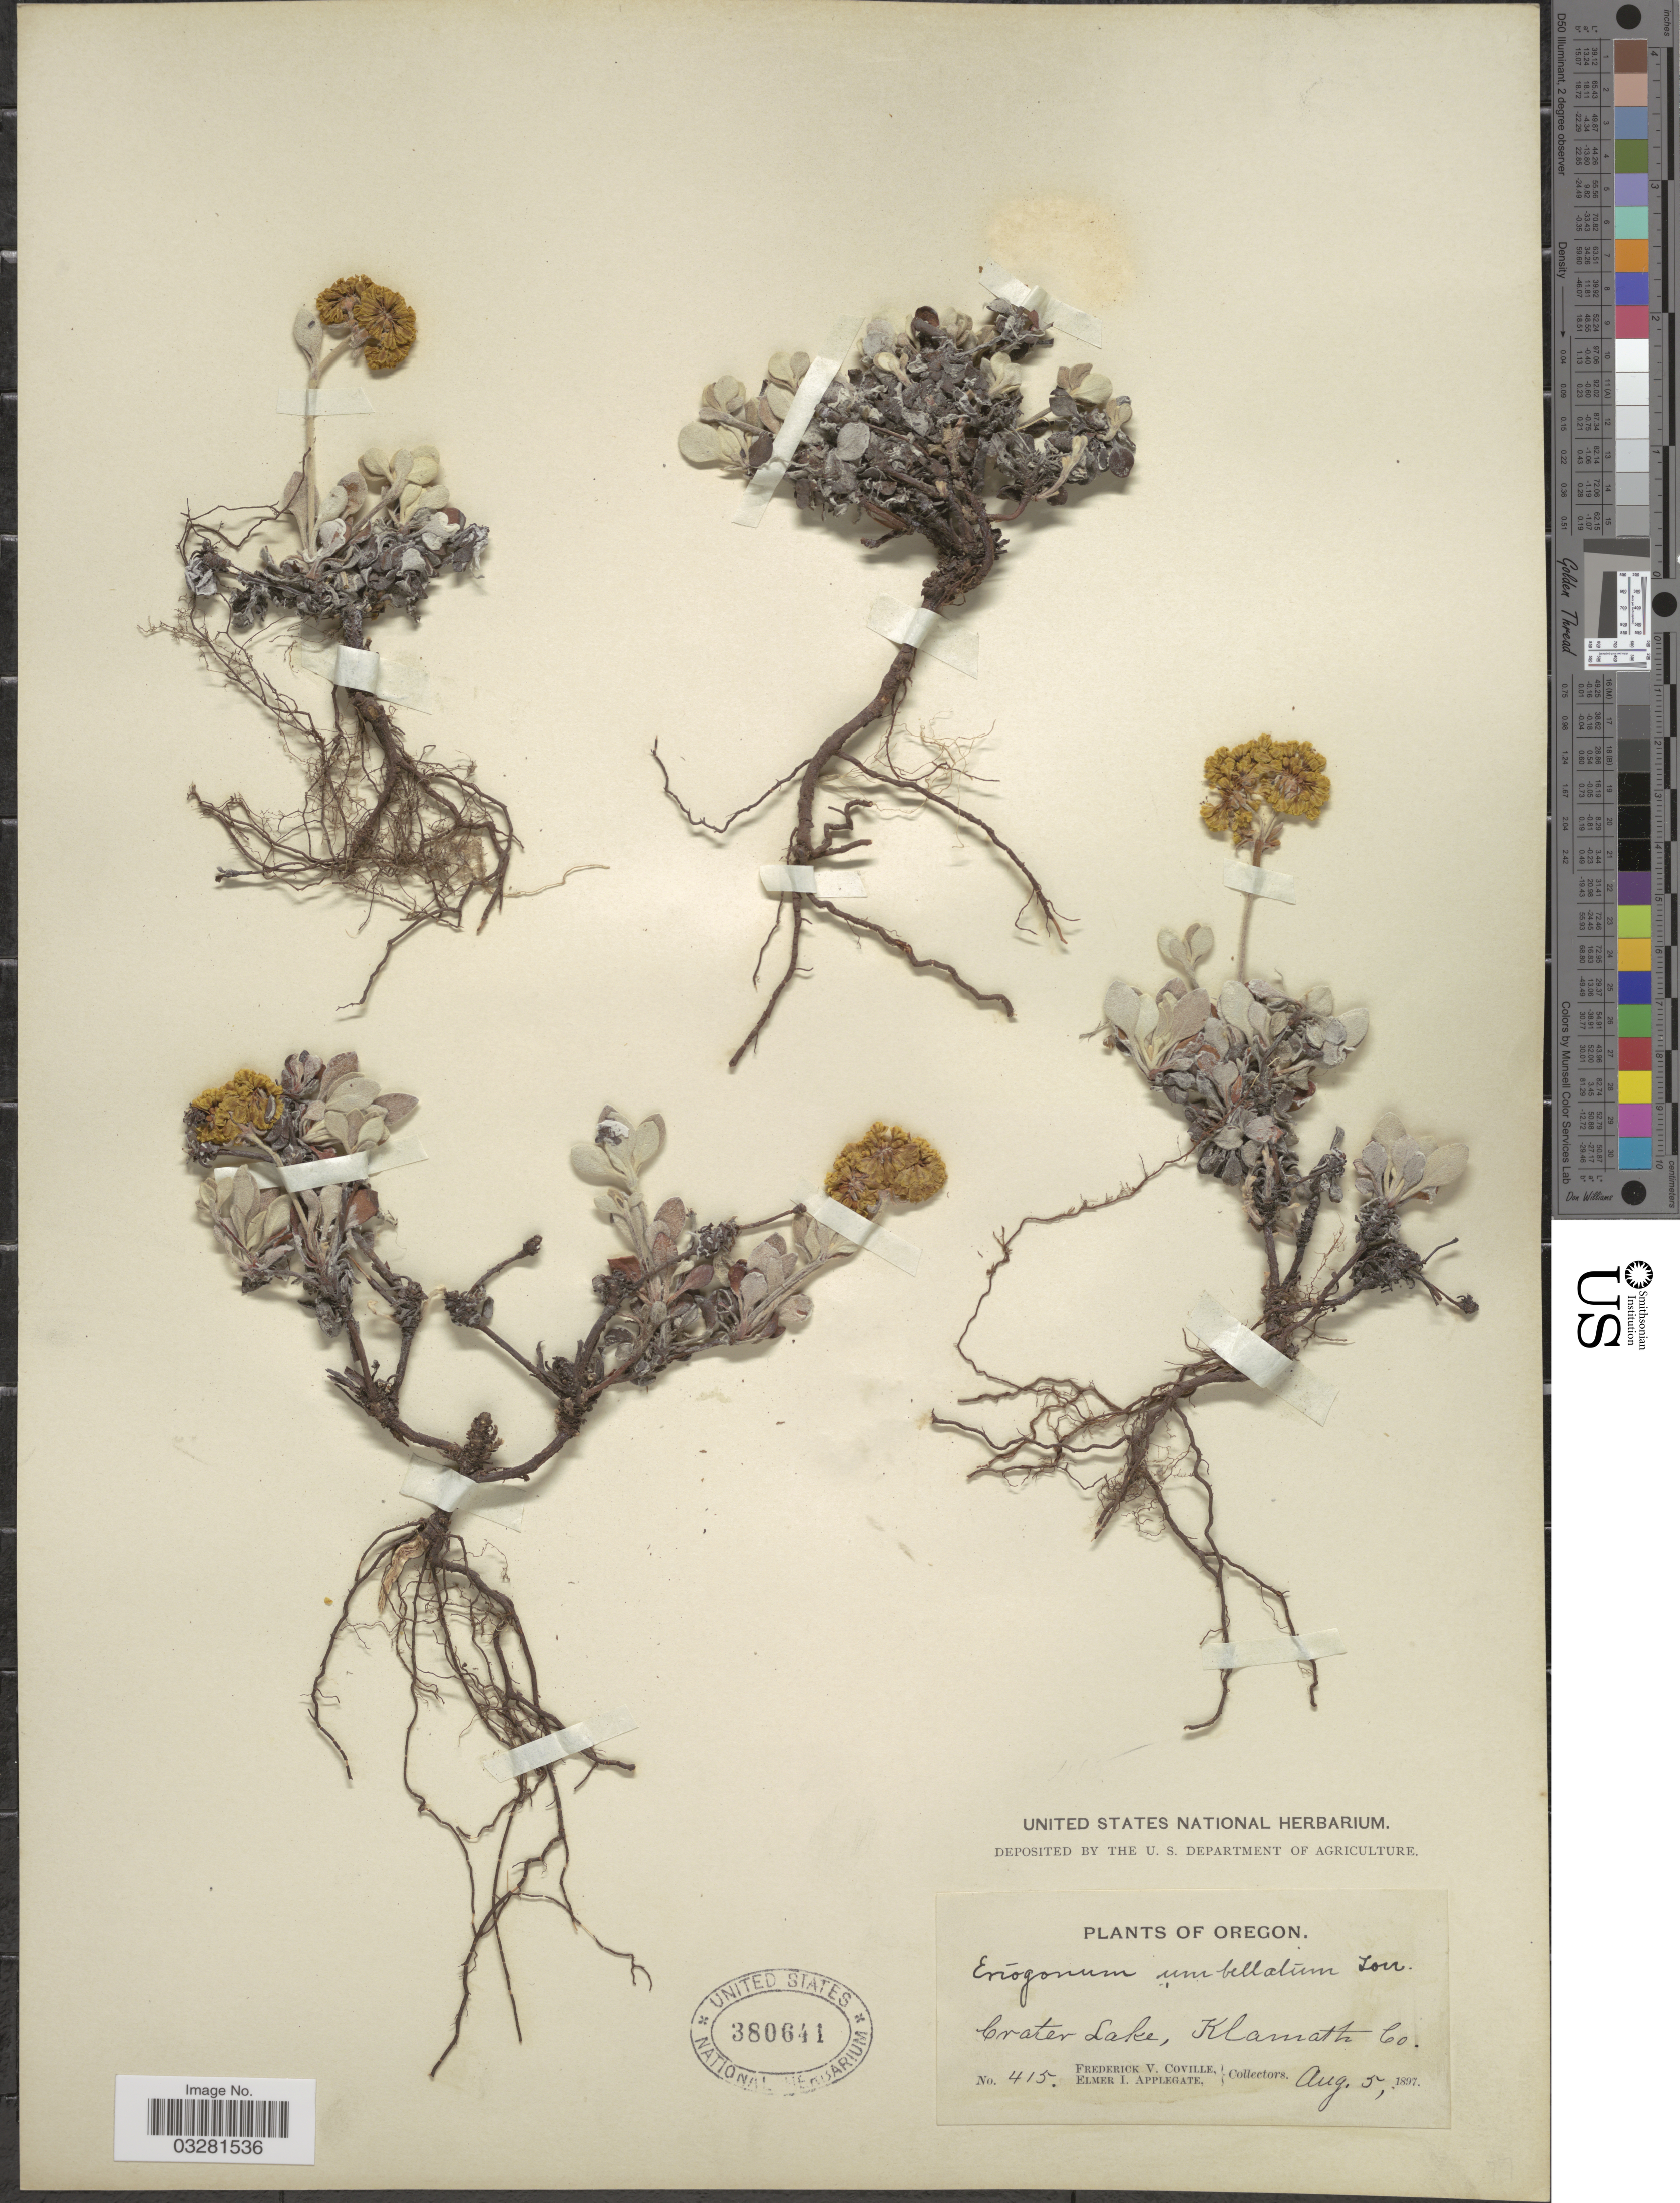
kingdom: Plantae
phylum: Tracheophyta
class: Magnoliopsida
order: Caryophyllales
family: Polygonaceae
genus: Eriogonum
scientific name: Eriogonum umbellatum var. haussknechtii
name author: (Dammer) M.E. Jones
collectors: F. V. Coville & E. I. Applegate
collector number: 415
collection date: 1897-08-05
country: United States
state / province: Oregon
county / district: Klamath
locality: Crater Lake, Klamath Co.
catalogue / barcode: US 380641